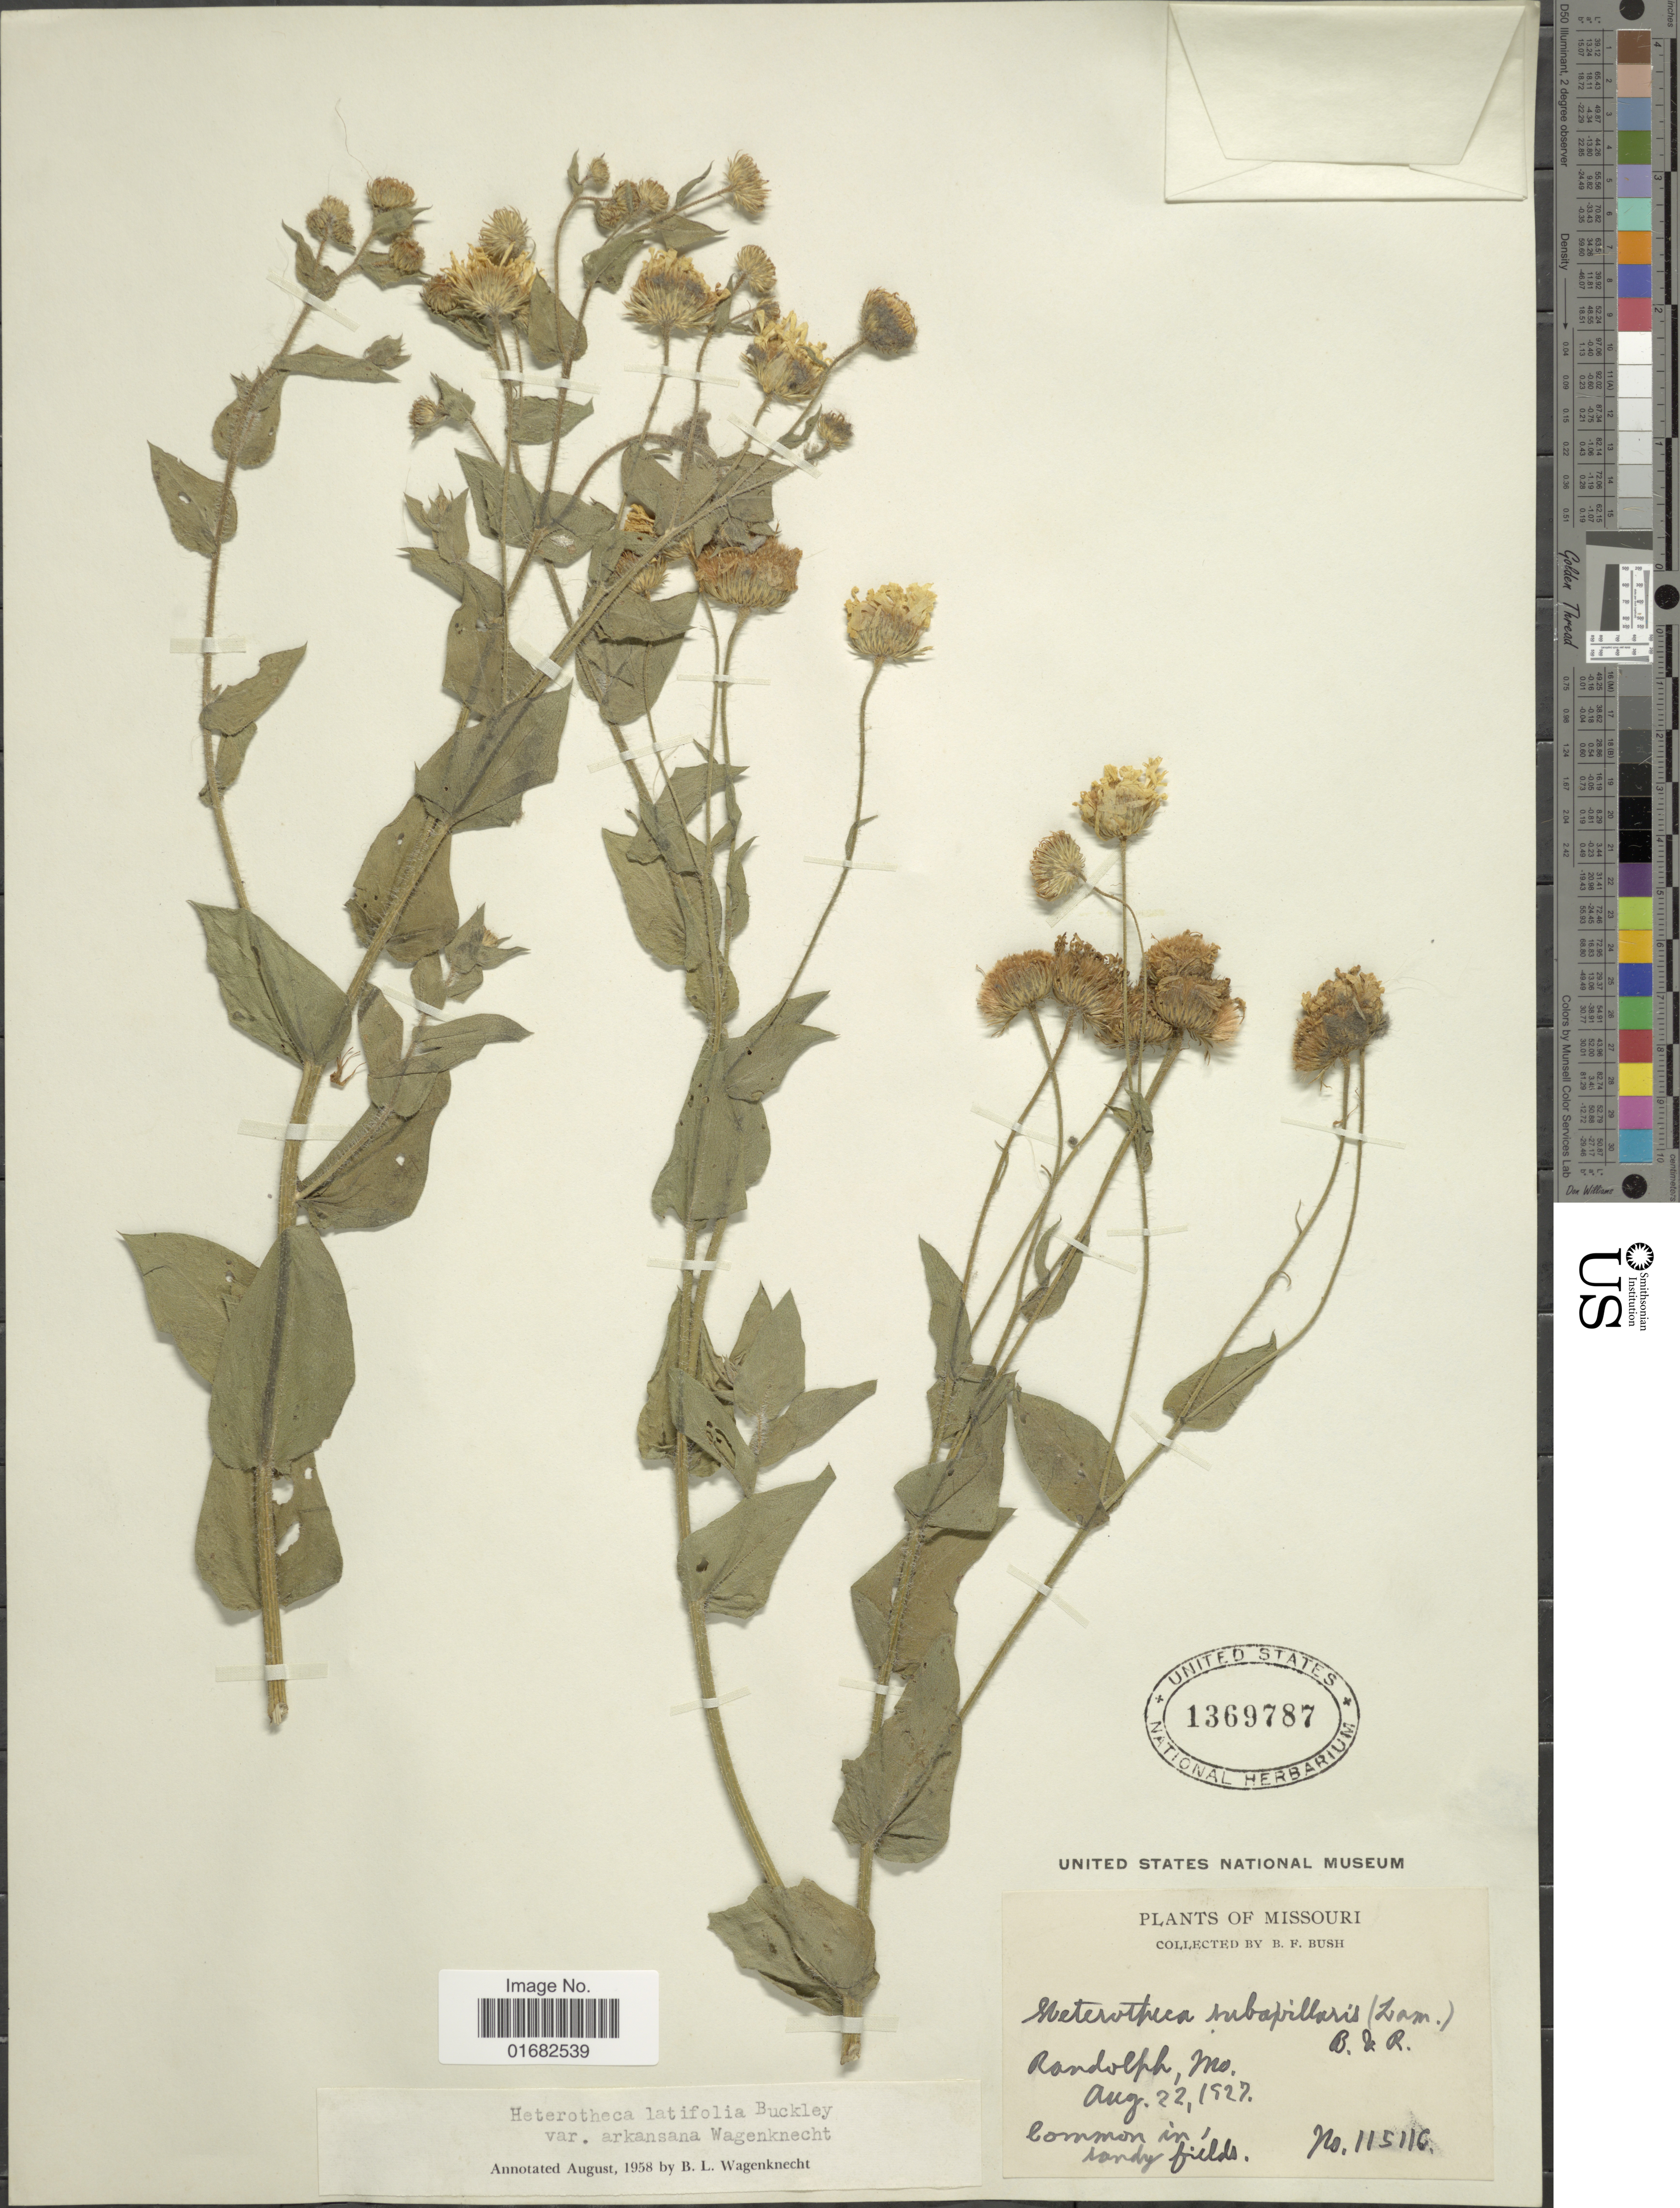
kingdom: Plantae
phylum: Tracheophyta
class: Magnoliopsida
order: Asterales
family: Asteraceae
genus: Heterotheca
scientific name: Heterotheca latifolia var. arkansana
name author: B. Wagenkn.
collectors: B. F. Bush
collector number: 11511C*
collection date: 1927-08-22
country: United States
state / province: Missouri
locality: Randolph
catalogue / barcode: US 1369787